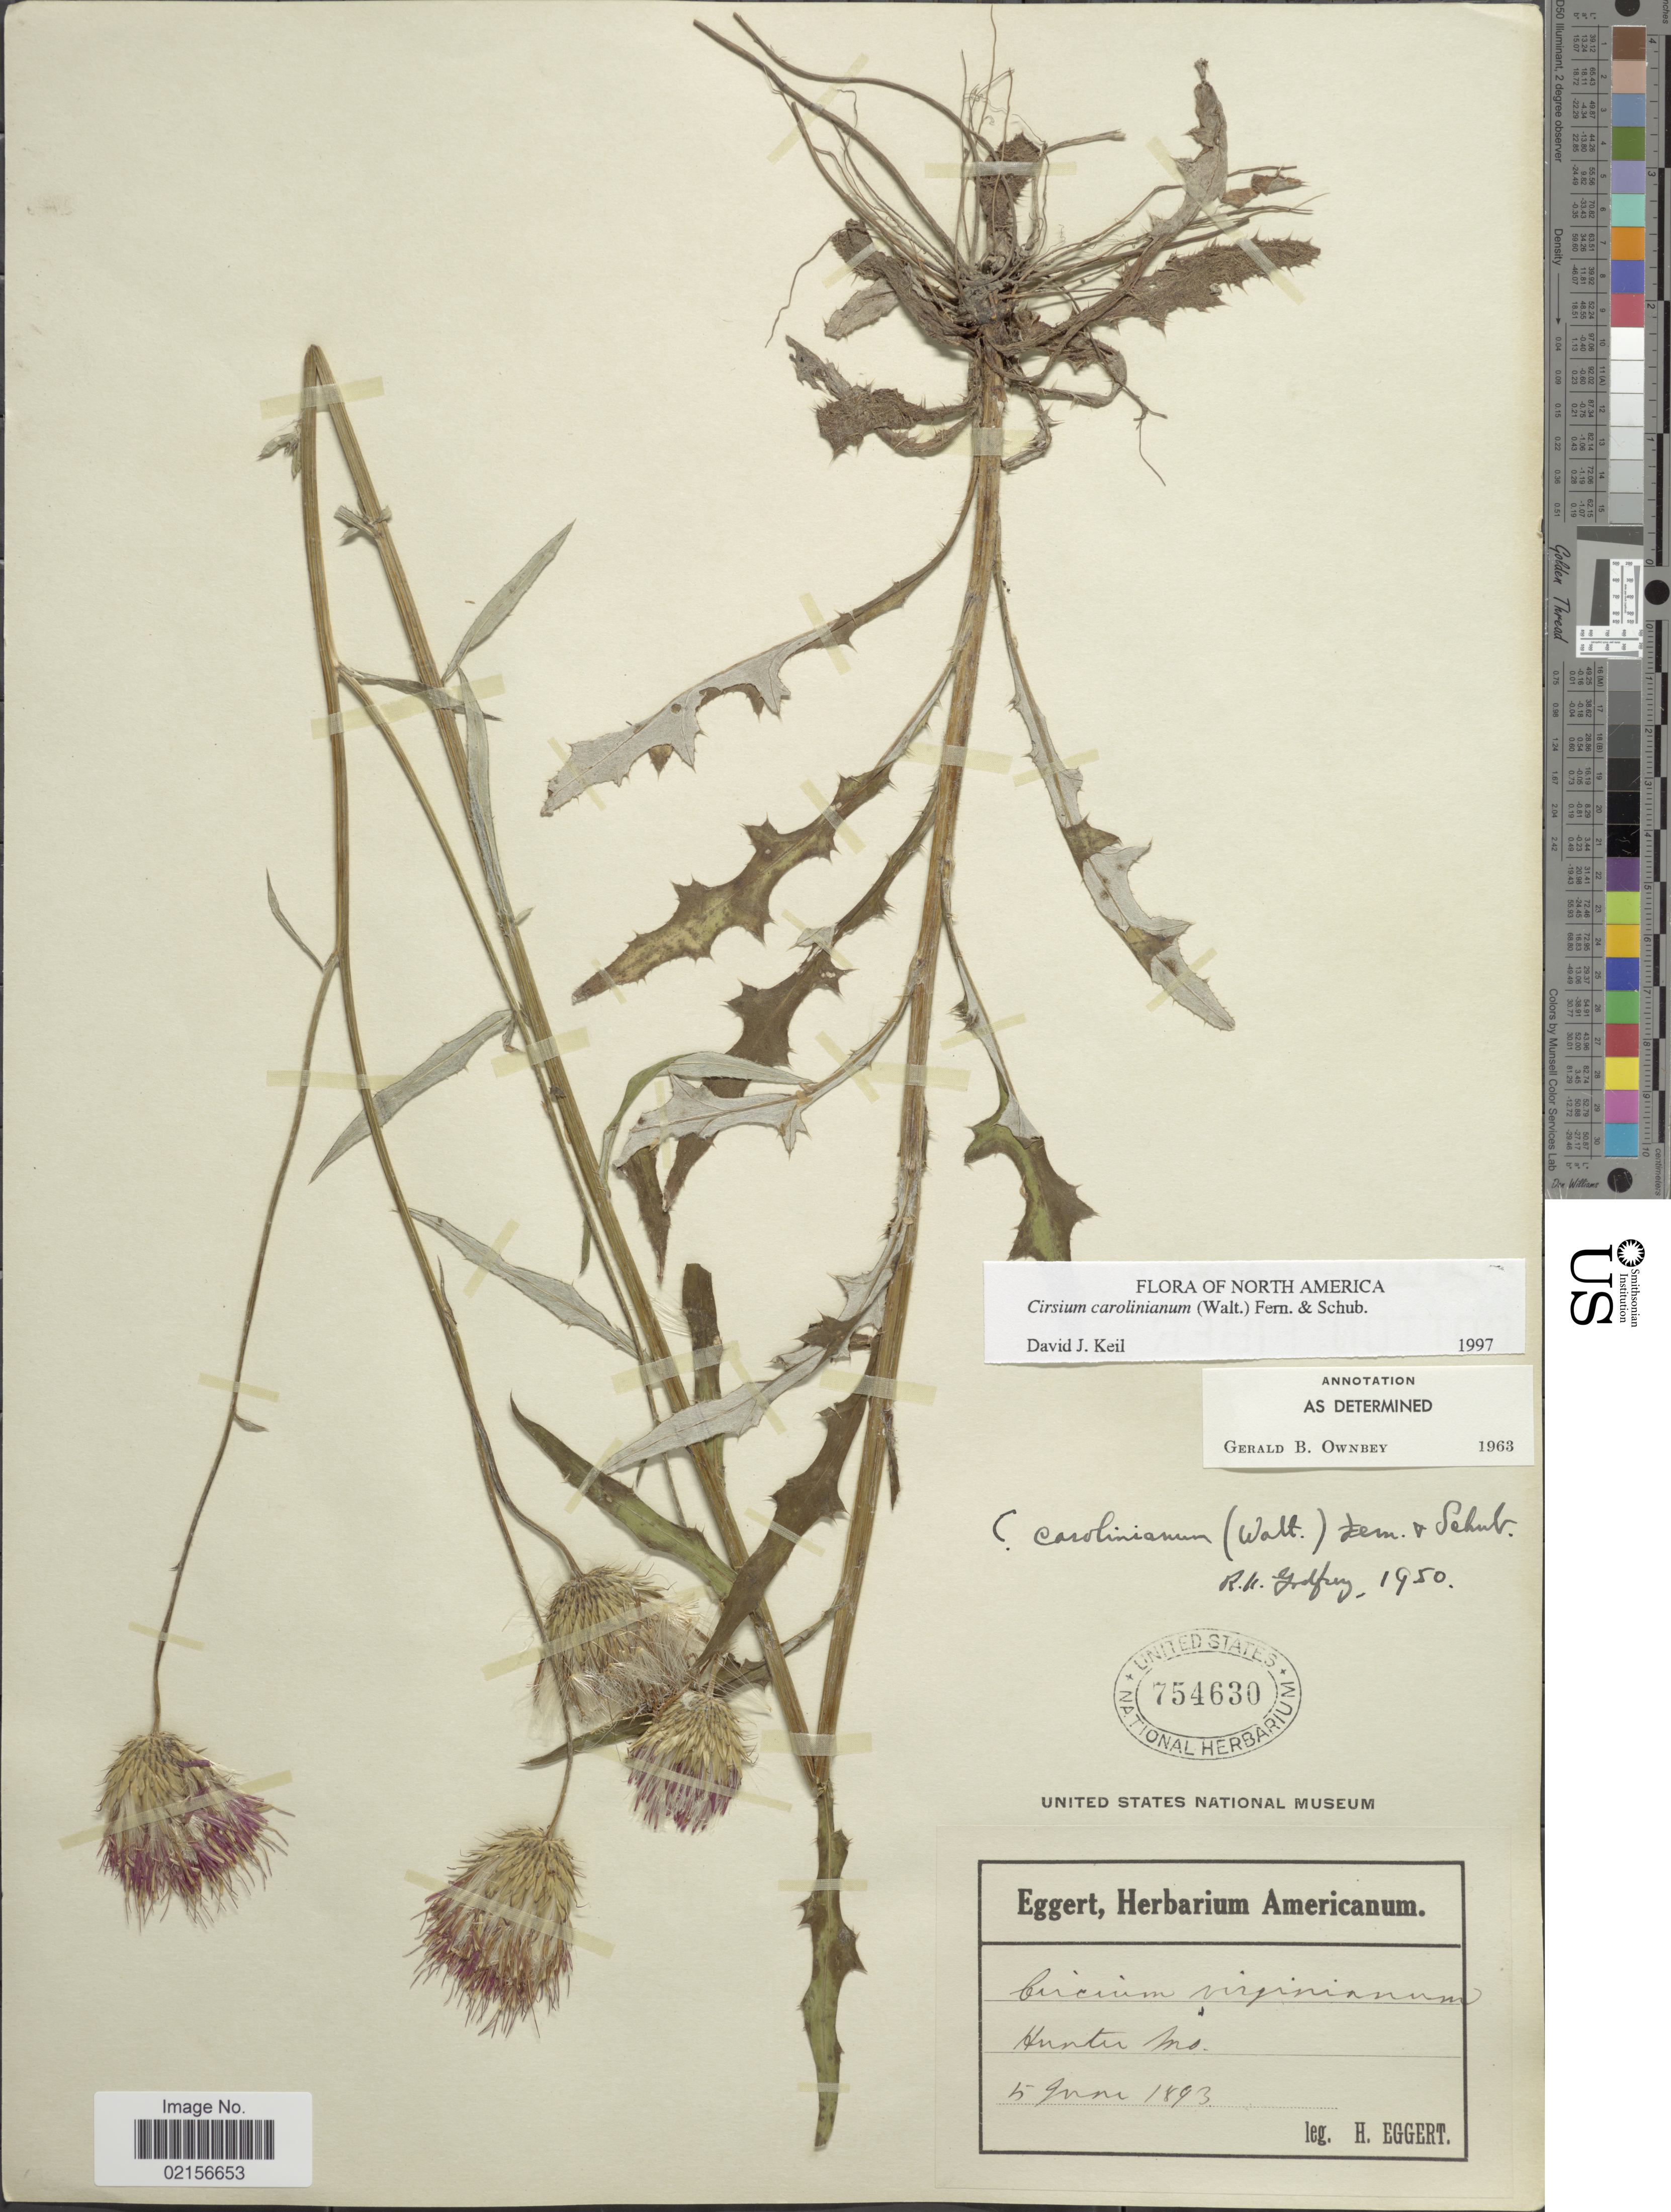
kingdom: Plantae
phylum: Tracheophyta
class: Magnoliopsida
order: Asterales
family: Asteraceae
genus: Cirsium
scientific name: Cirsium carolinianum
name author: (Walter) Fernald & Schub.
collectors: H. Eggert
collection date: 1893-06-05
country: United States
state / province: Missouri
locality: Hunter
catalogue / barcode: US 754630